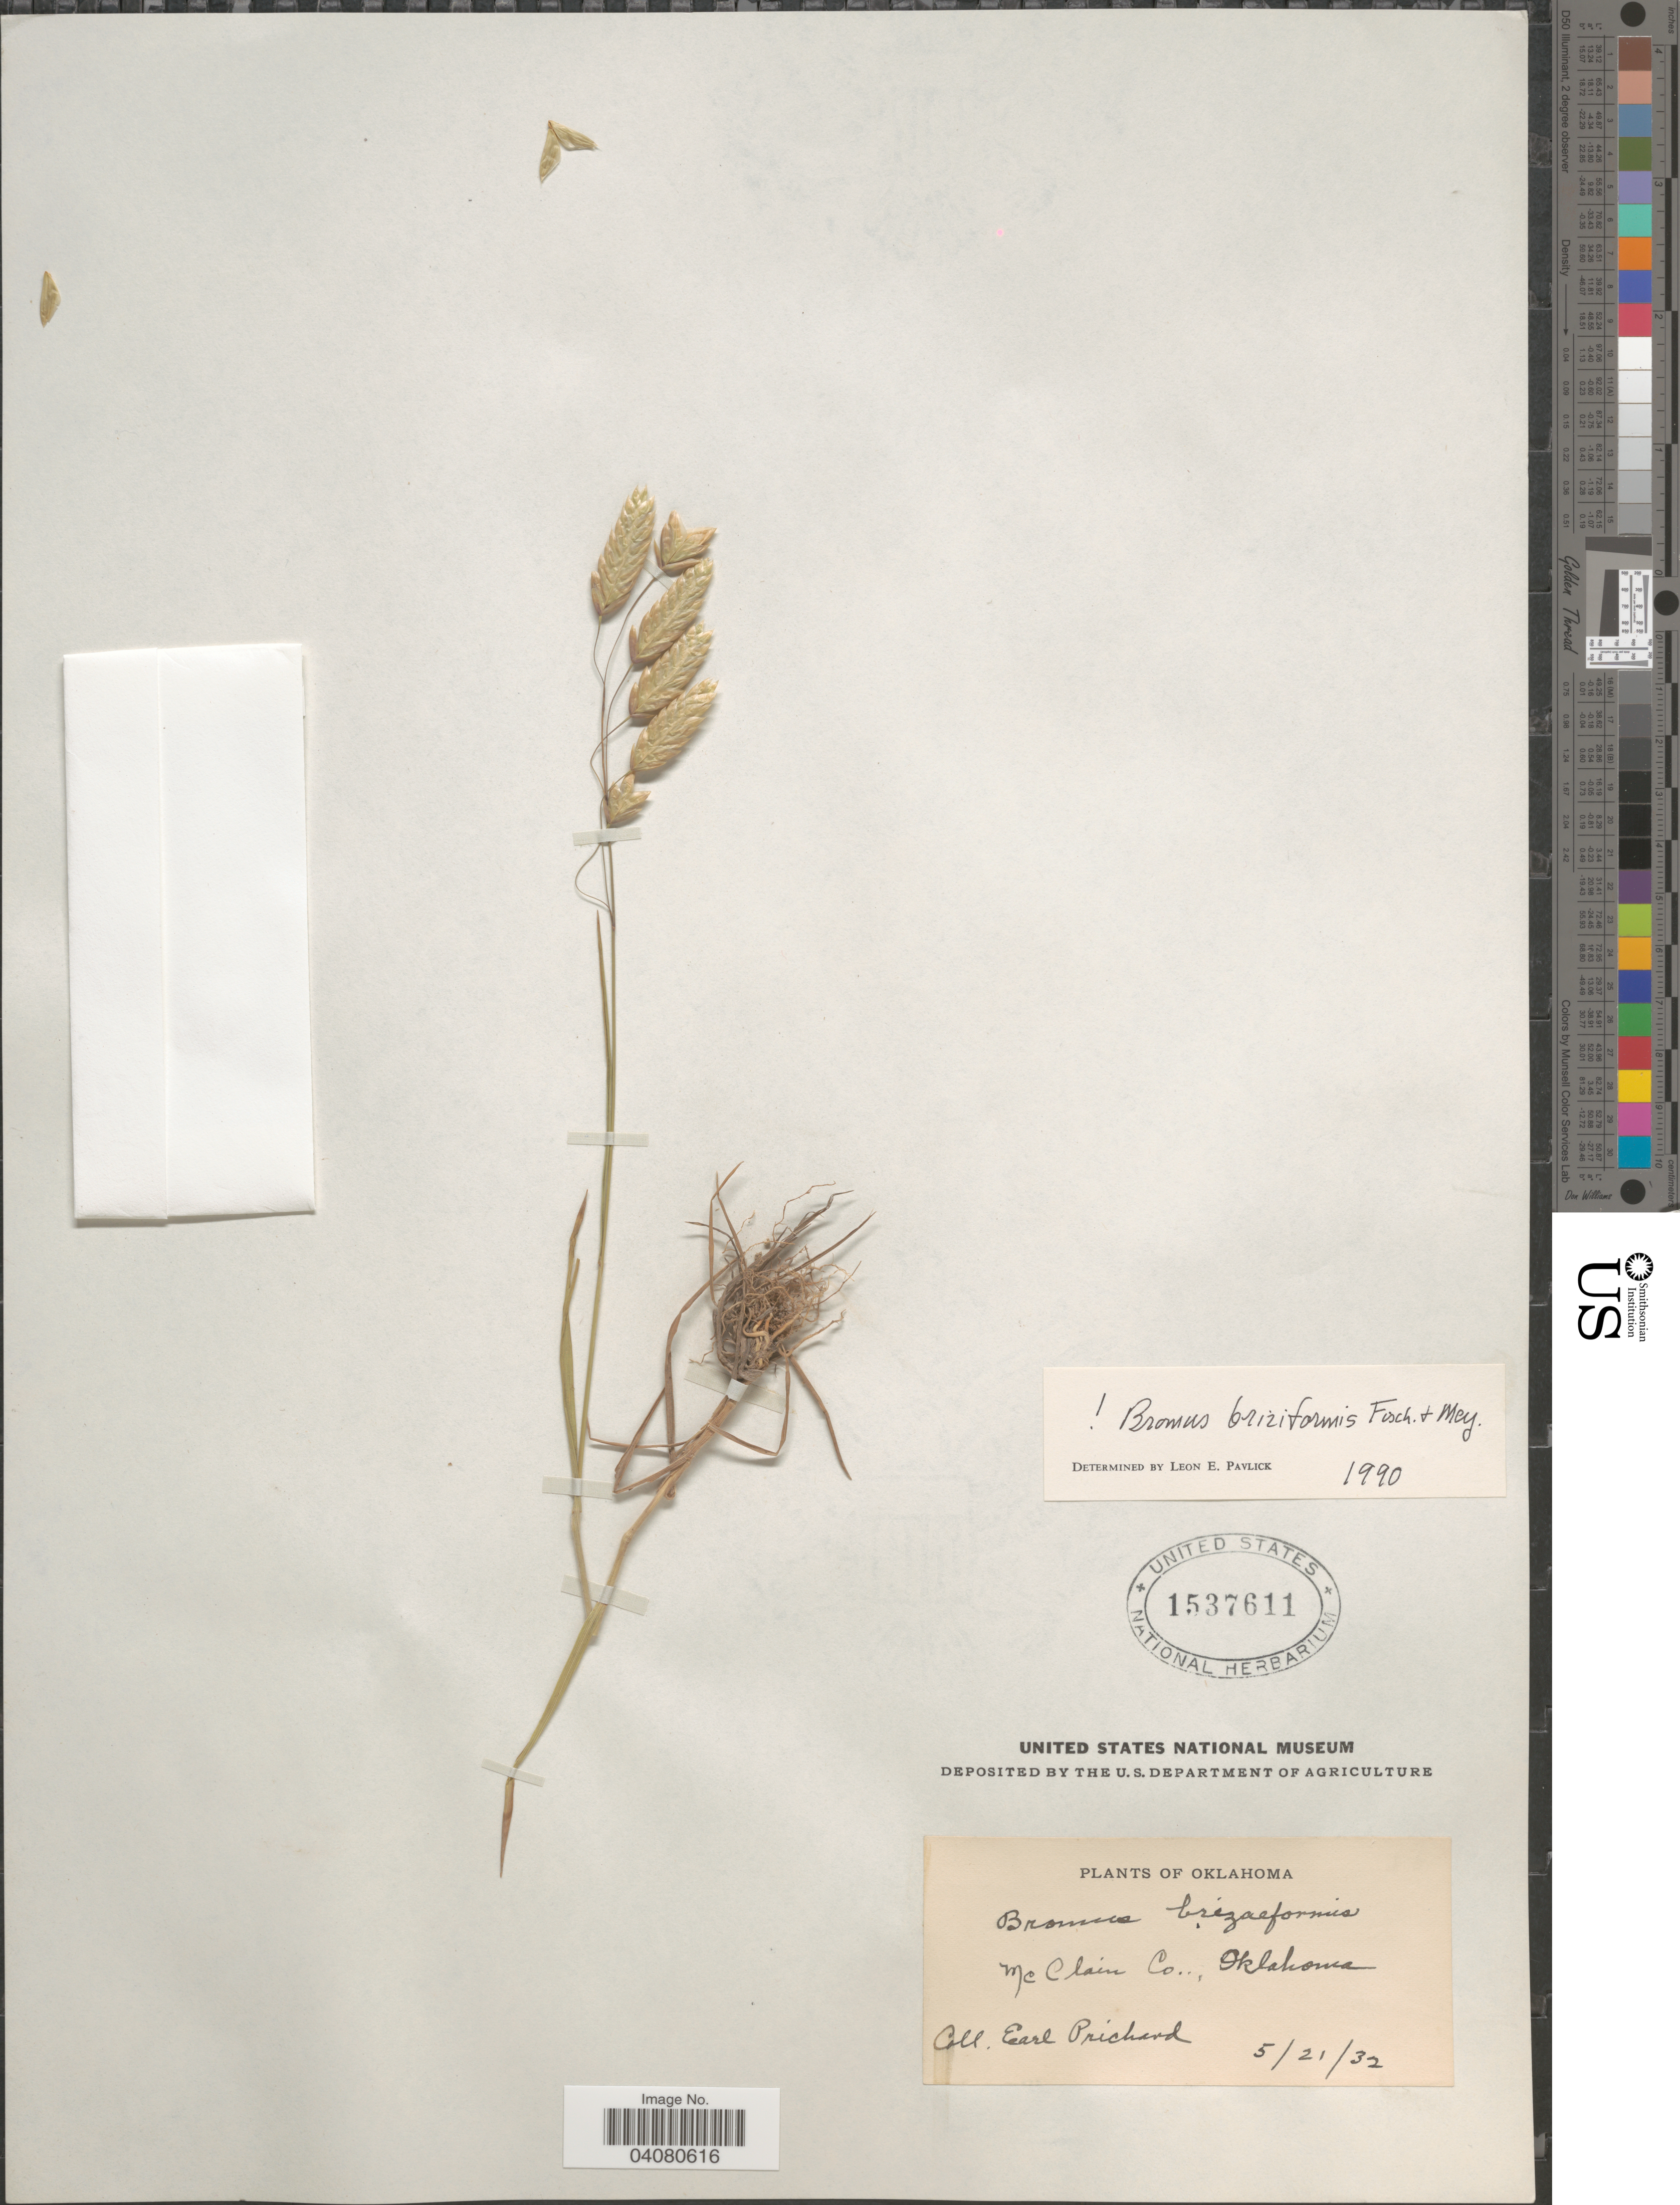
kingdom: Plantae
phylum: Tracheophyta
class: Liliopsida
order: Poales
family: Poaceae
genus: Bromus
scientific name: Bromus briziformis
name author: Fisch. & C.A. Mey.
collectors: E. Prichard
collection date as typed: Transcribed d/m/y: 21/5/32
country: United States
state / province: Oklahoma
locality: Mc Clain Co.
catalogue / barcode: US 1537611